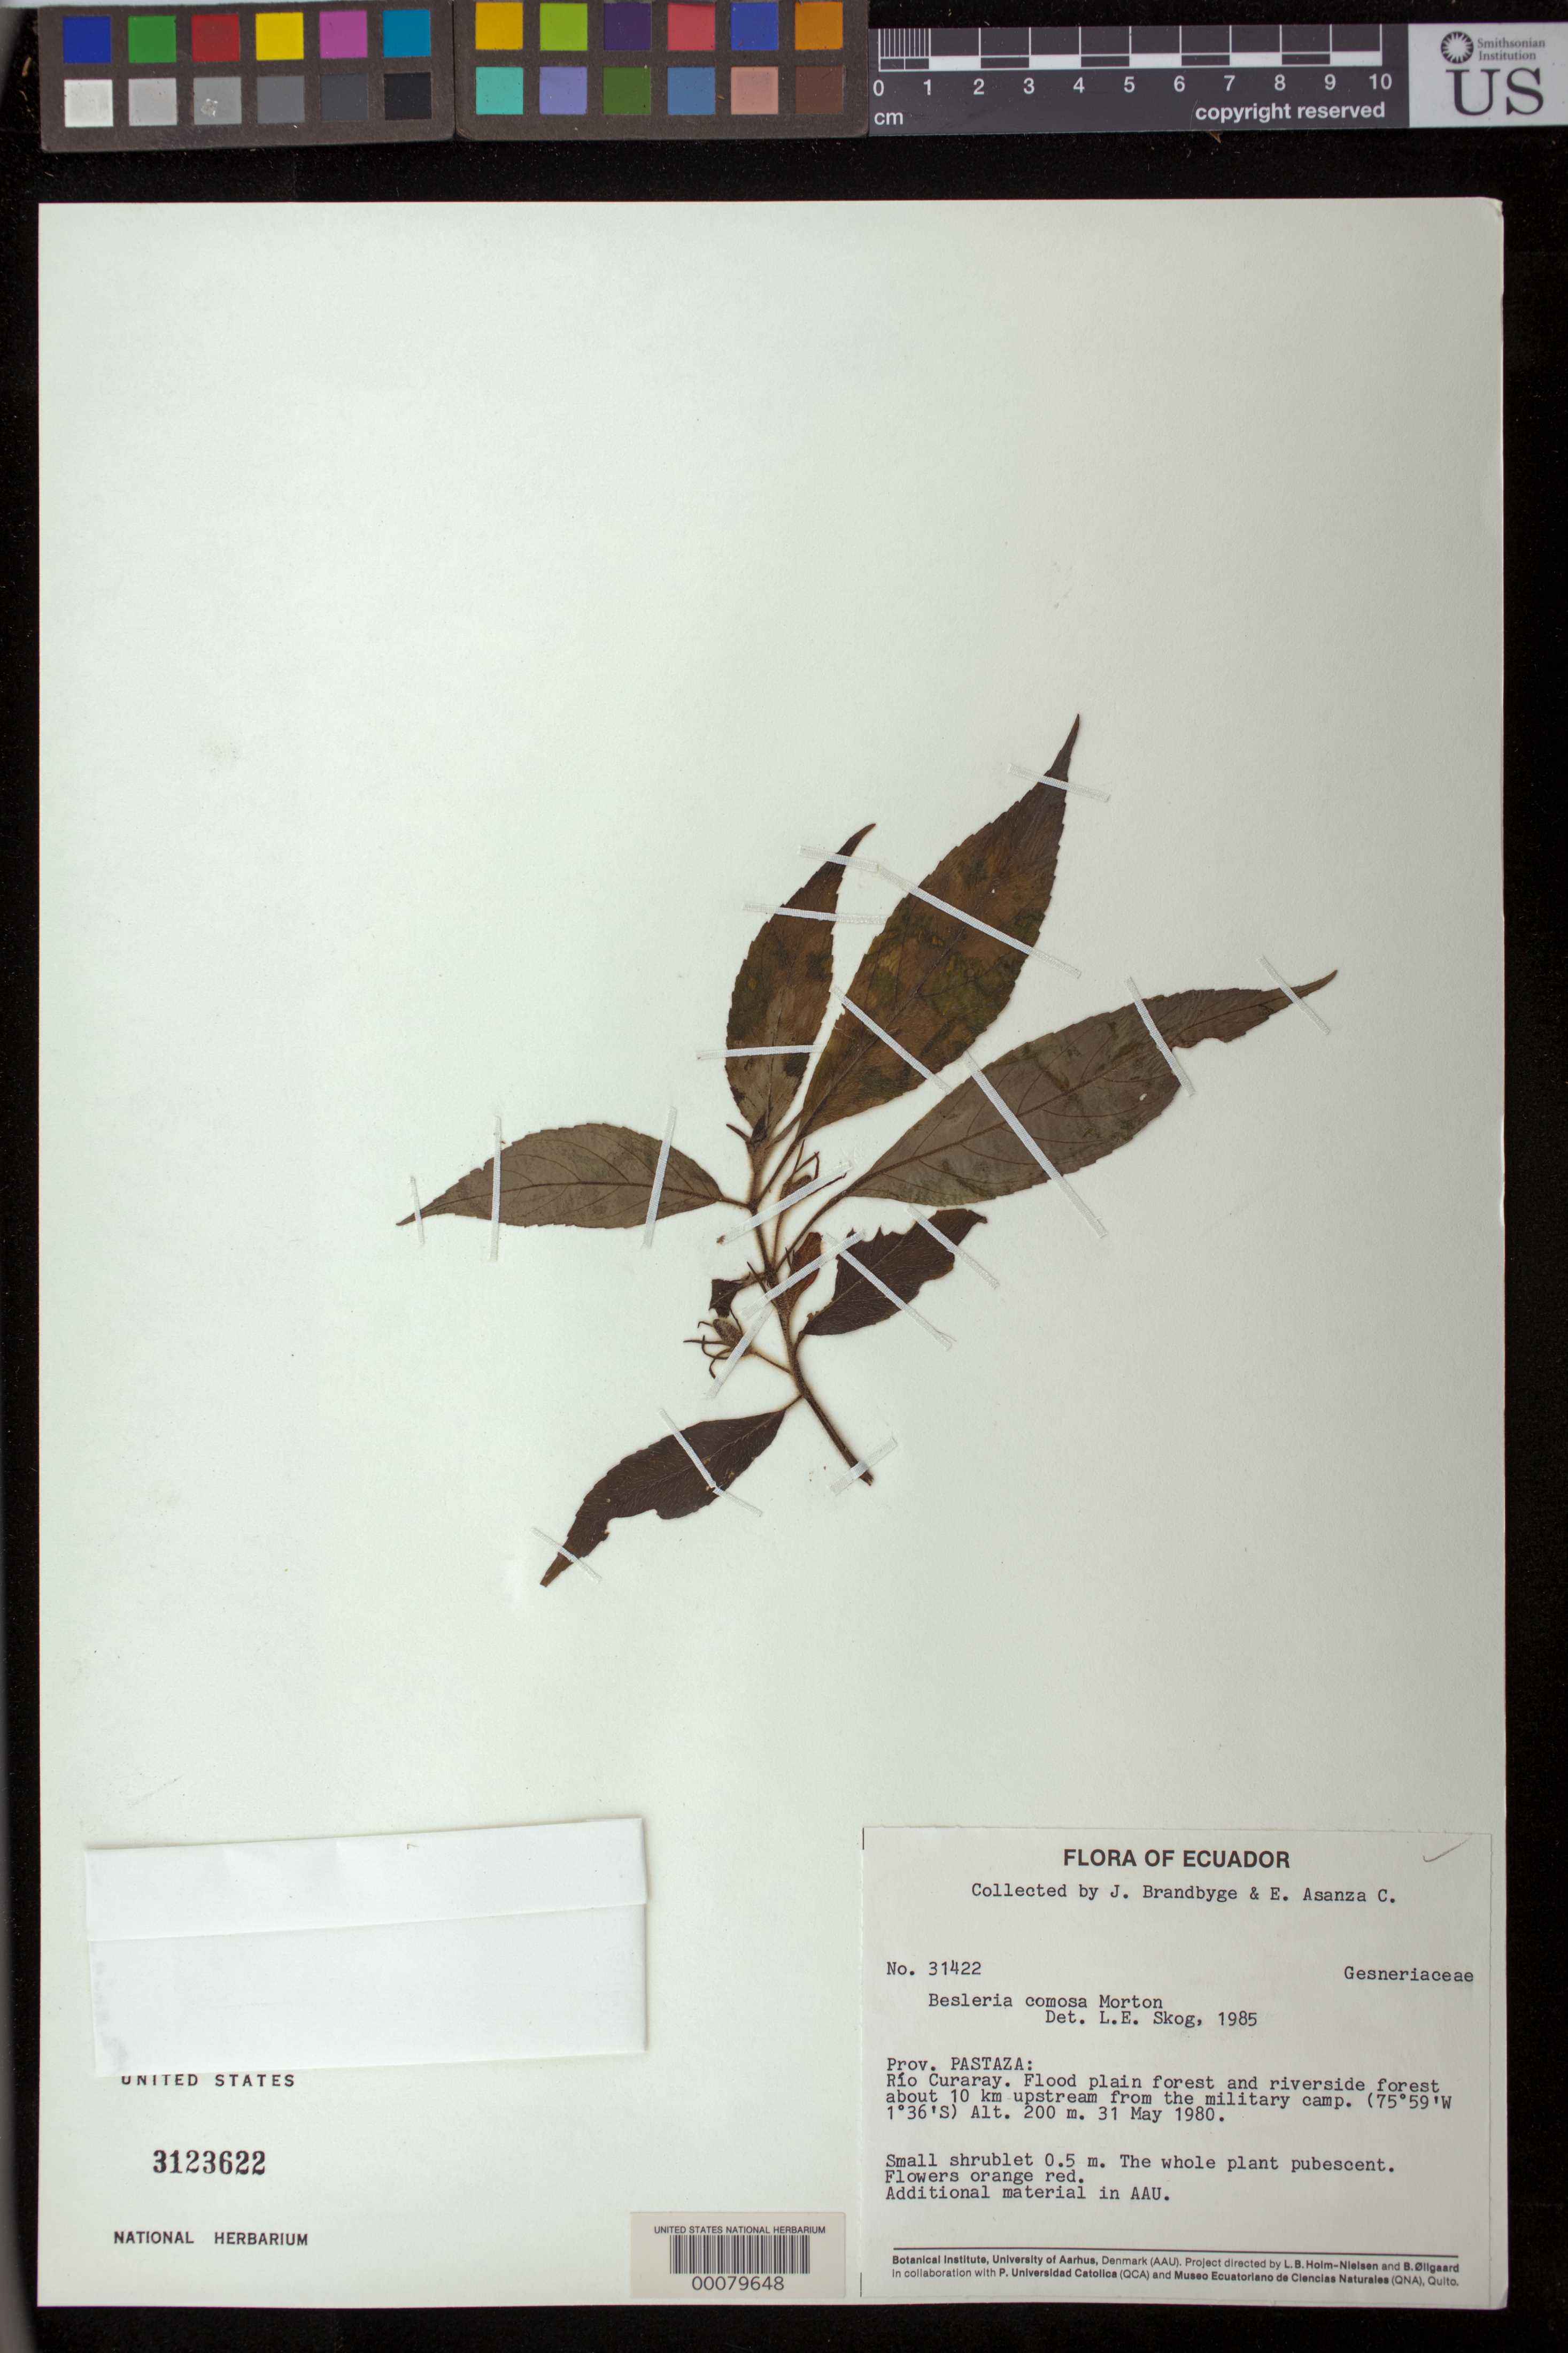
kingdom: Plantae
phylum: Tracheophyta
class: Magnoliopsida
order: Lamiales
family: Gesneriaceae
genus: Besleria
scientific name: Besleria comosa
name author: C.V. Morton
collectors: J. Brandbyge & E. Asanza C.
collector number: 31422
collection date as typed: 31 May 1980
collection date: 1980-05-31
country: Ecuador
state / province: Pastaza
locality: Rio Curaray, about 10 km upstream from the military camp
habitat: Flood plain forest and riverside forest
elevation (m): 200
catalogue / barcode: US 3123622